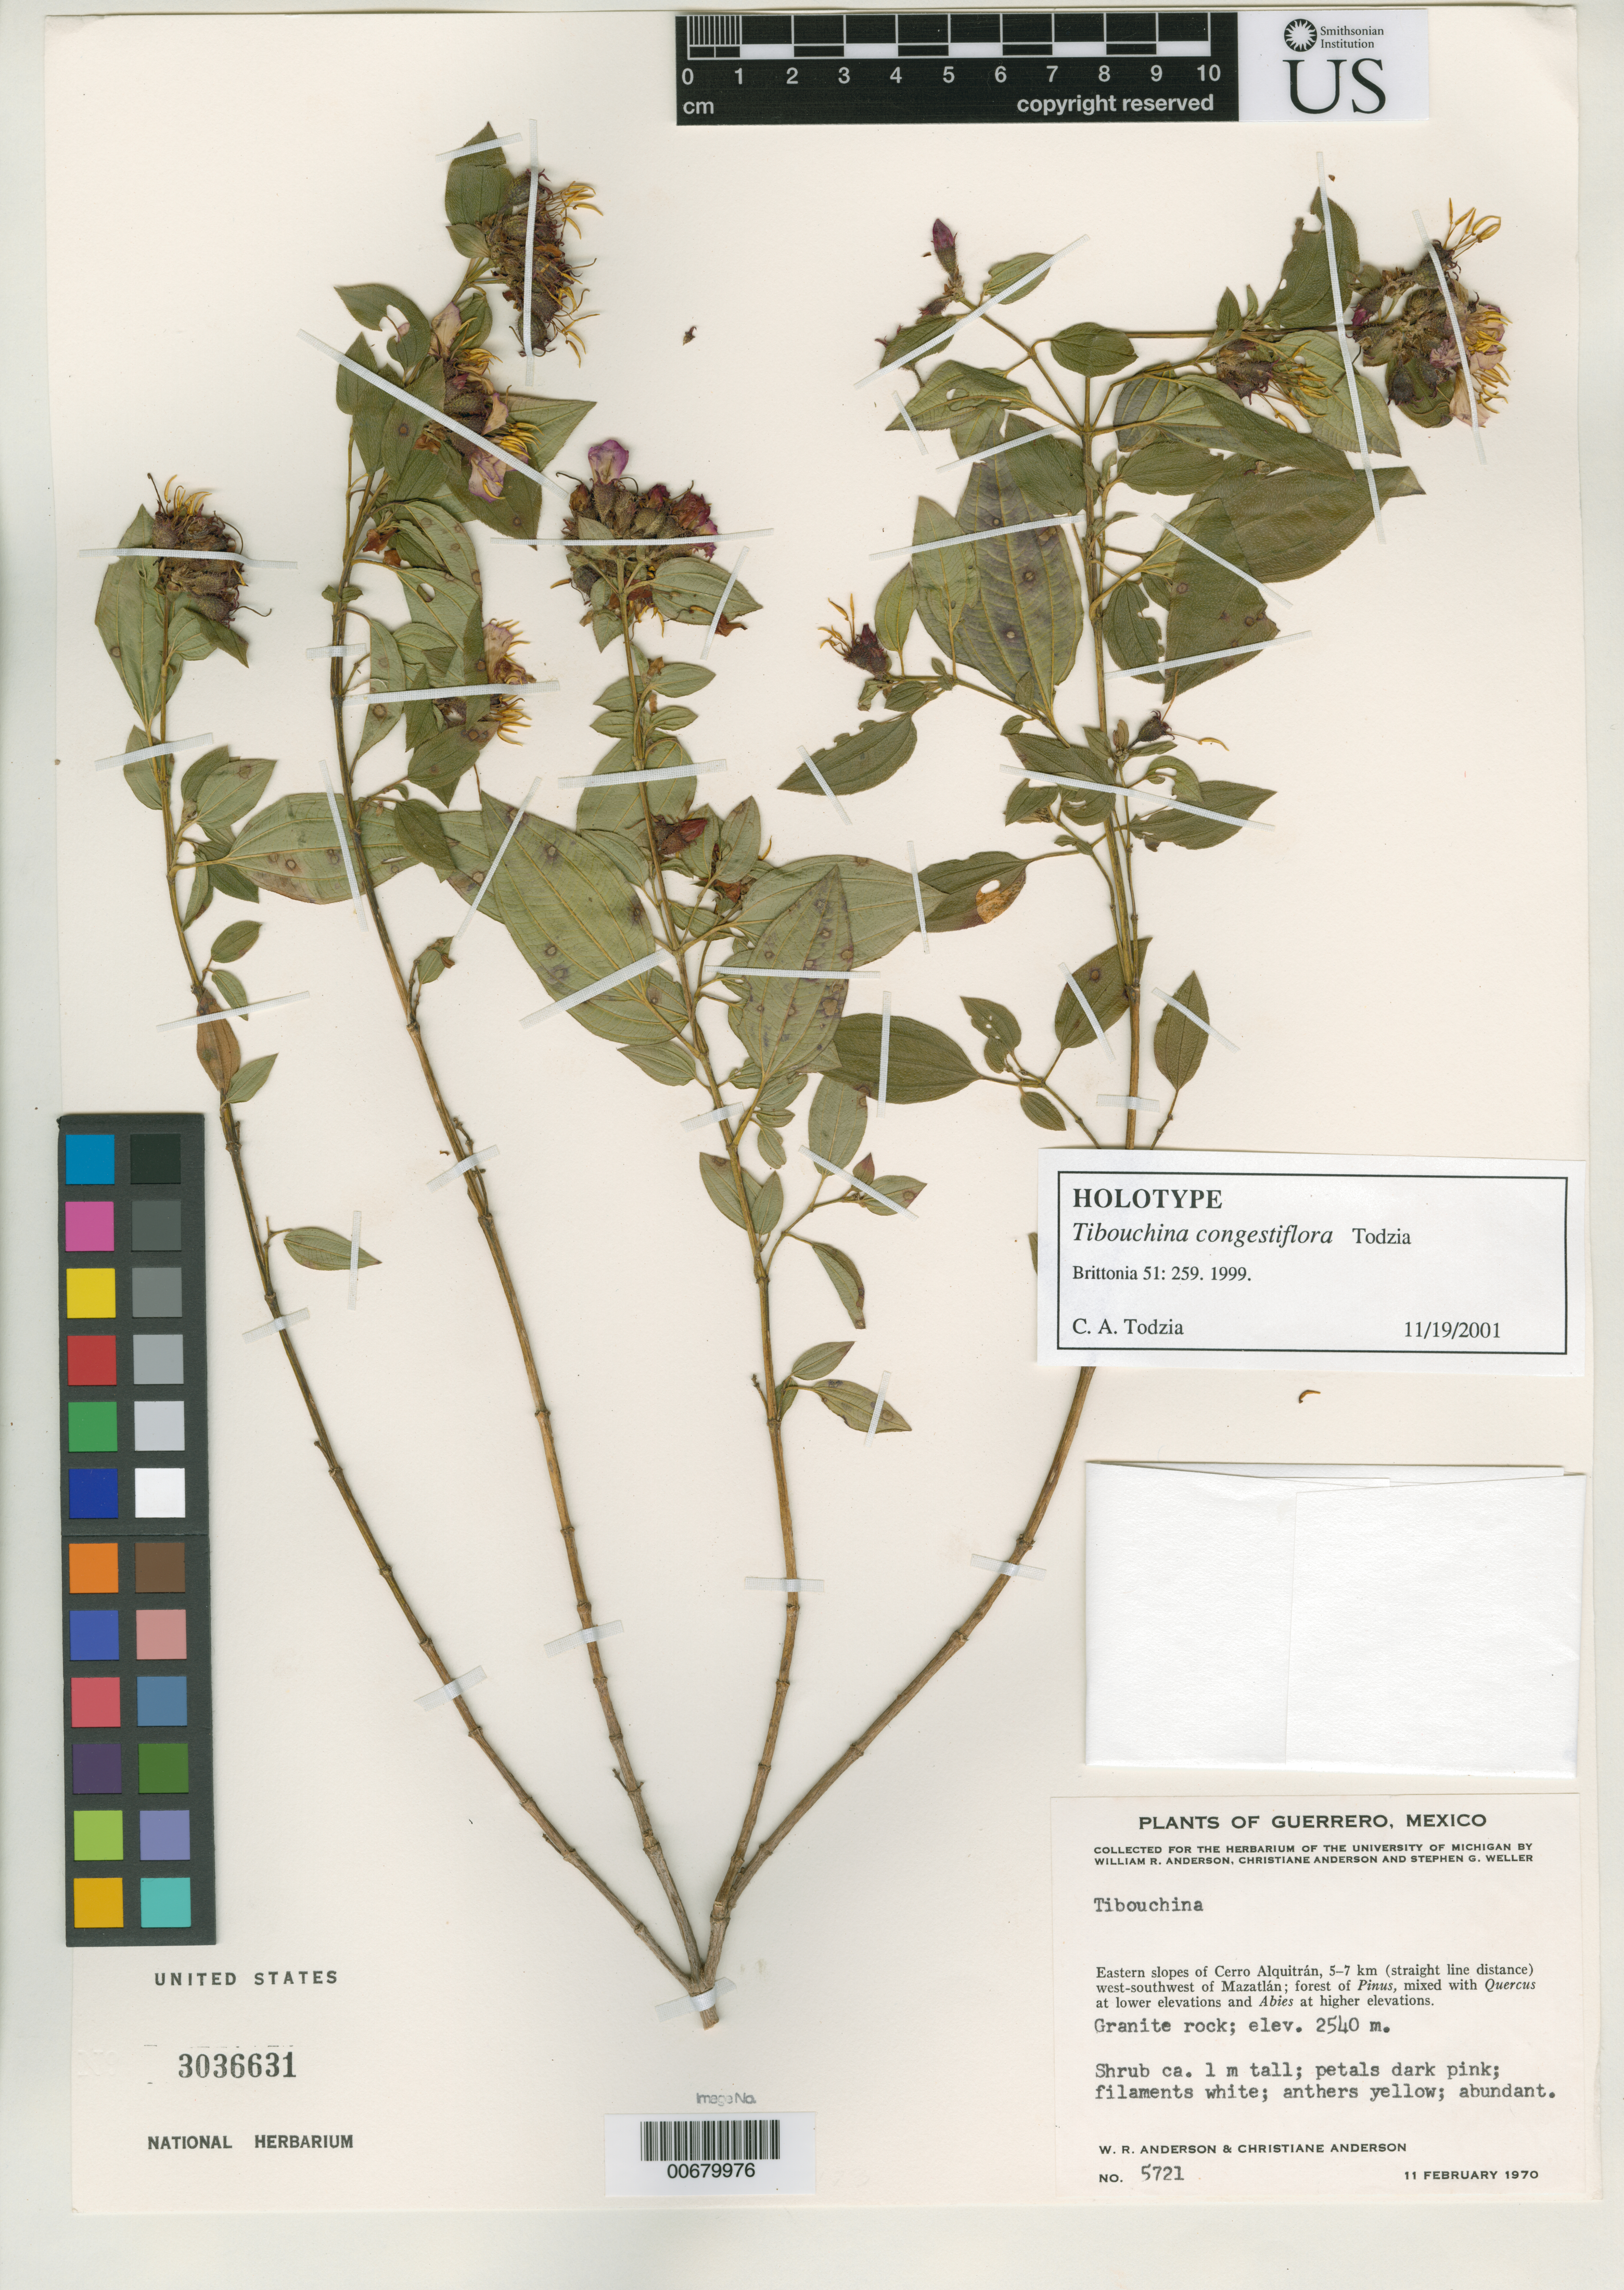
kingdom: Plantae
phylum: Tracheophyta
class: Magnoliopsida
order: Myrtales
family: Melastomataceae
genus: Tibouchina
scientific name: Tibouchina congestiflora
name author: Todzia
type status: Holotype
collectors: W. R. Anderson & C. Anderson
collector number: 5721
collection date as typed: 11 Feb 1970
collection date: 1970-02-11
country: Mexico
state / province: Guerrero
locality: Eastern slopes of Cerro Alquitran, 5-7 km (straight line distance) west-southwest of Mazatlan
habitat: Forest of Pinus, mixed with Quercus at lower elevations and Abies at higher elevations. Granite rock.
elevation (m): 2540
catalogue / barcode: US 3036631